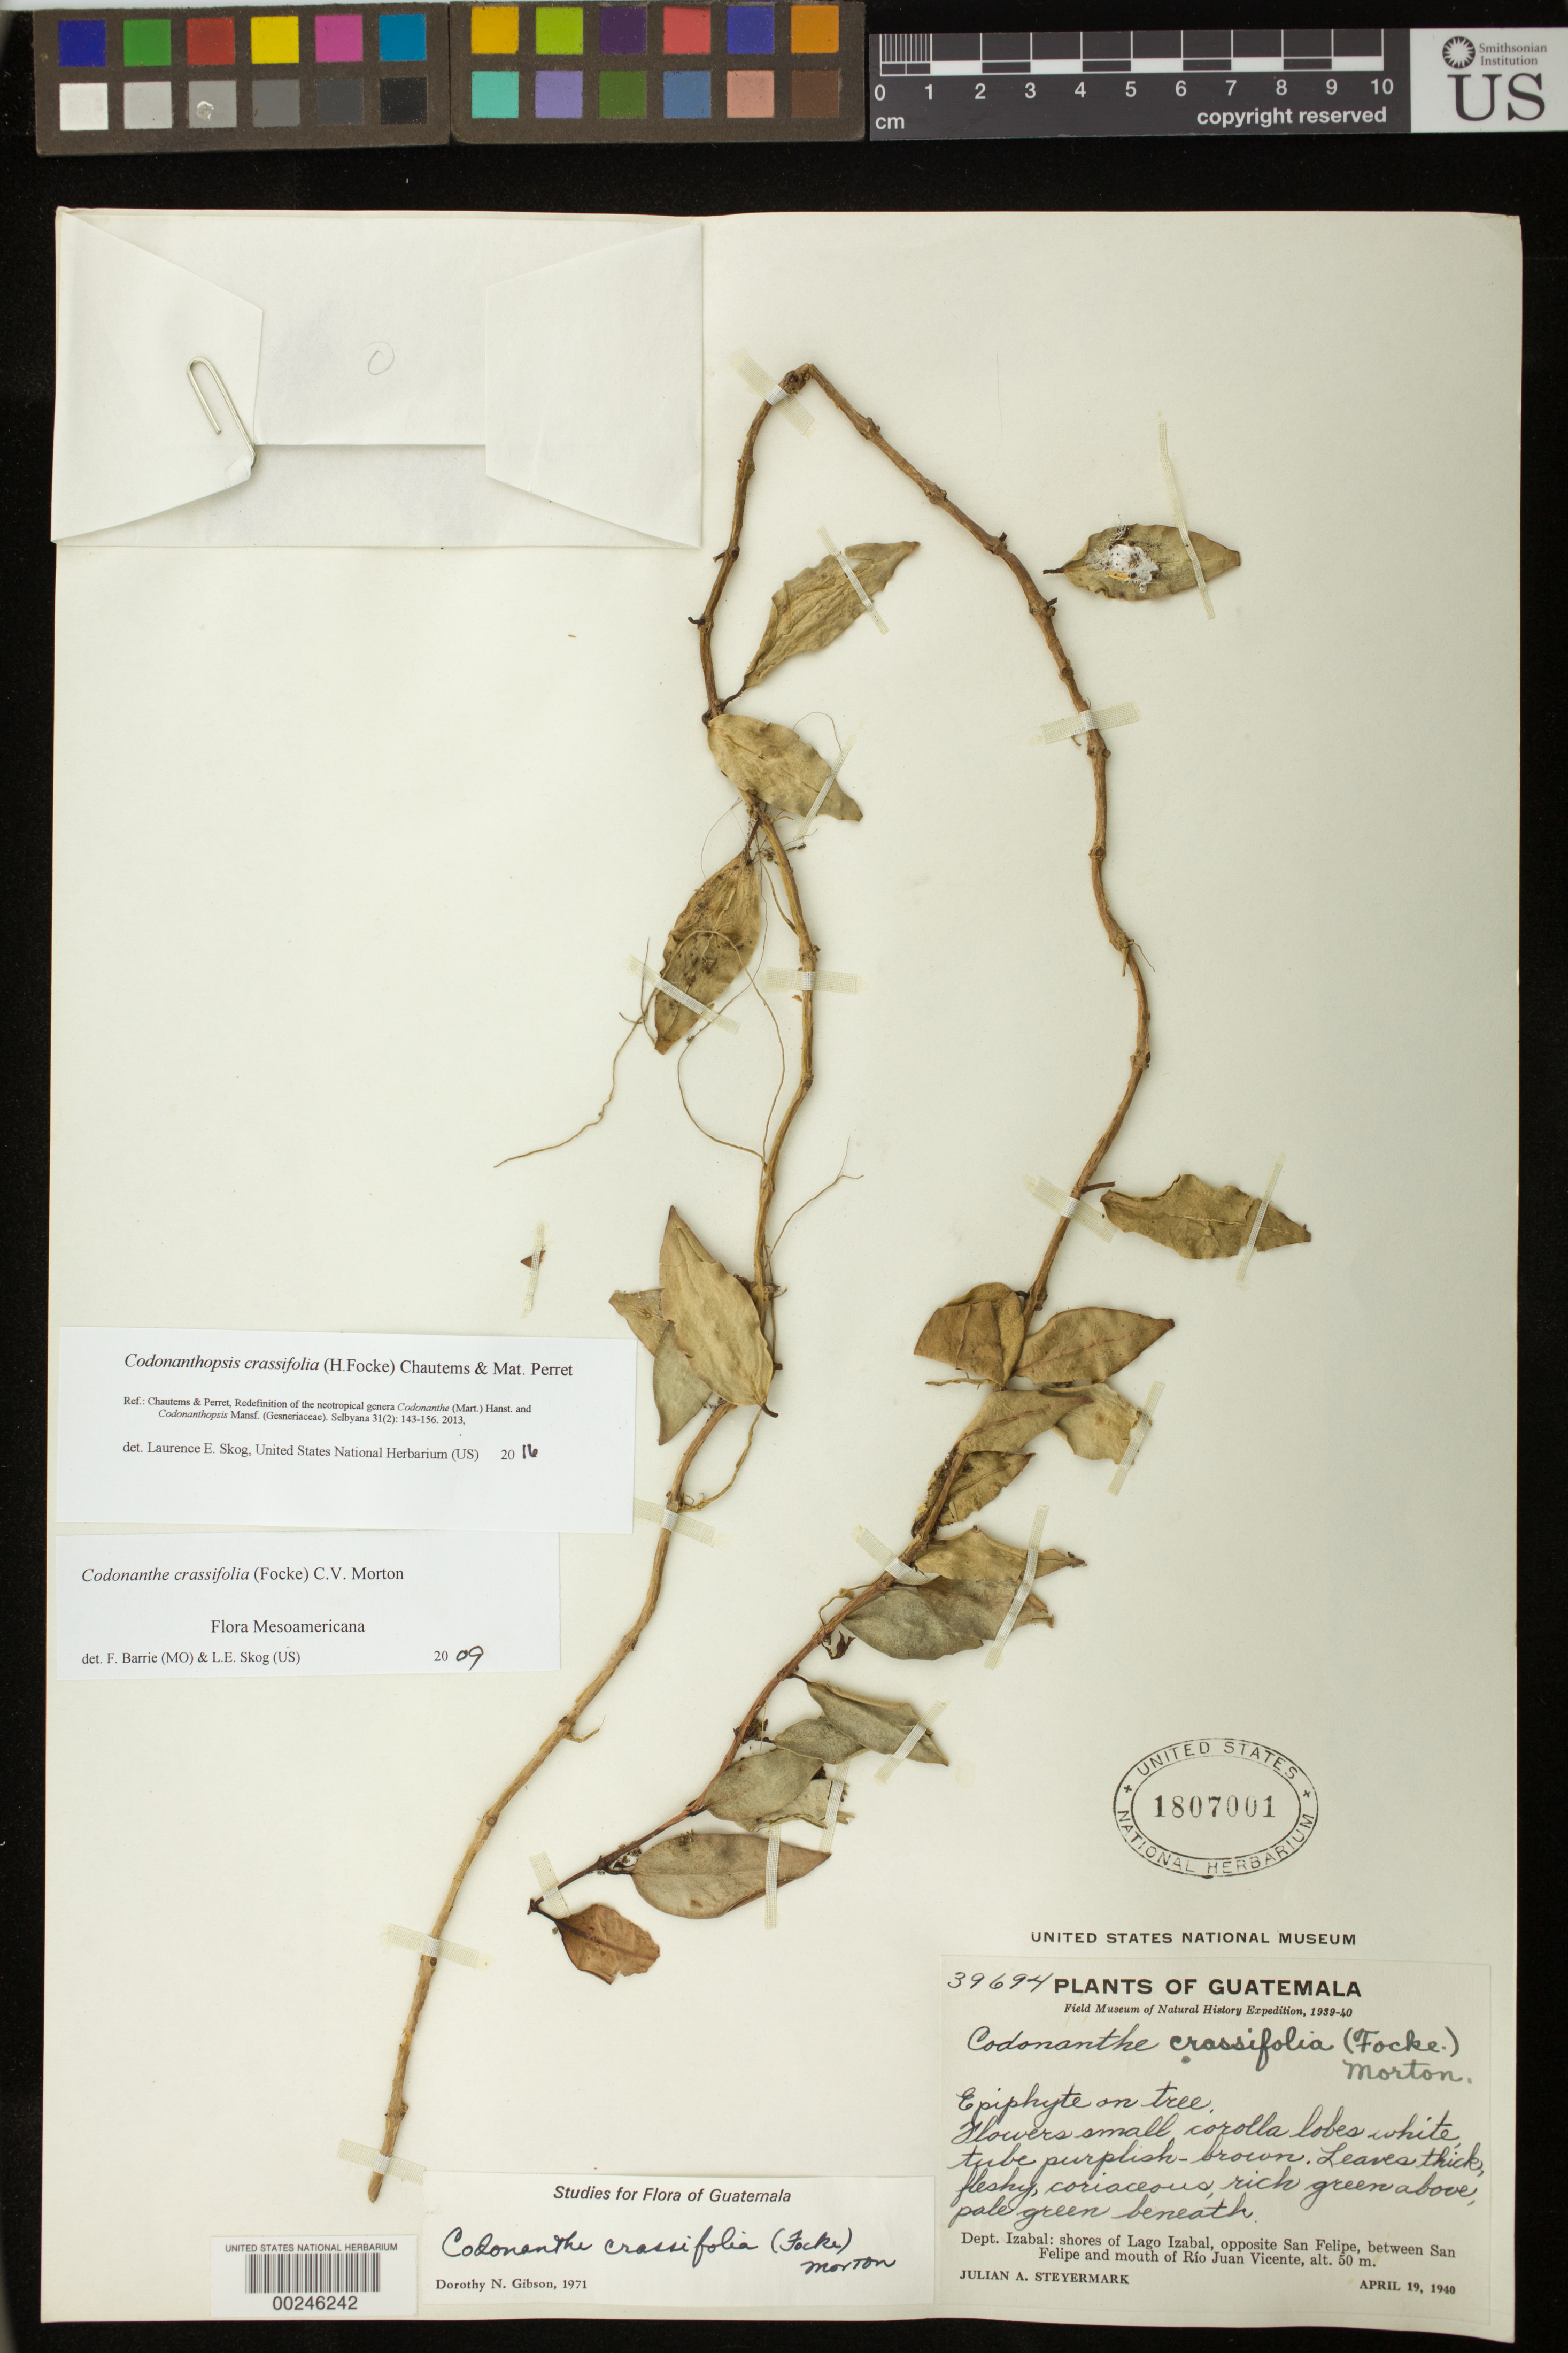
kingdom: Plantae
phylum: Tracheophyta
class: Magnoliopsida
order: Lamiales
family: Gesneriaceae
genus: Codonanthopsis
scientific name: Codonanthopsis crassifolia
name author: (H. Focke) Chautems & Mat.Perret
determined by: Skog, Laurence E.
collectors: J. Steyermark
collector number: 39694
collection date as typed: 19 Apr 1940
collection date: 1940-04-19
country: Guatemala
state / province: Izabal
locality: Shores of Lago Izabal, opposite San Felipe, between San Felipe and mouth of Rio Juan Vicente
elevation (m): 50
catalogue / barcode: US 1807001